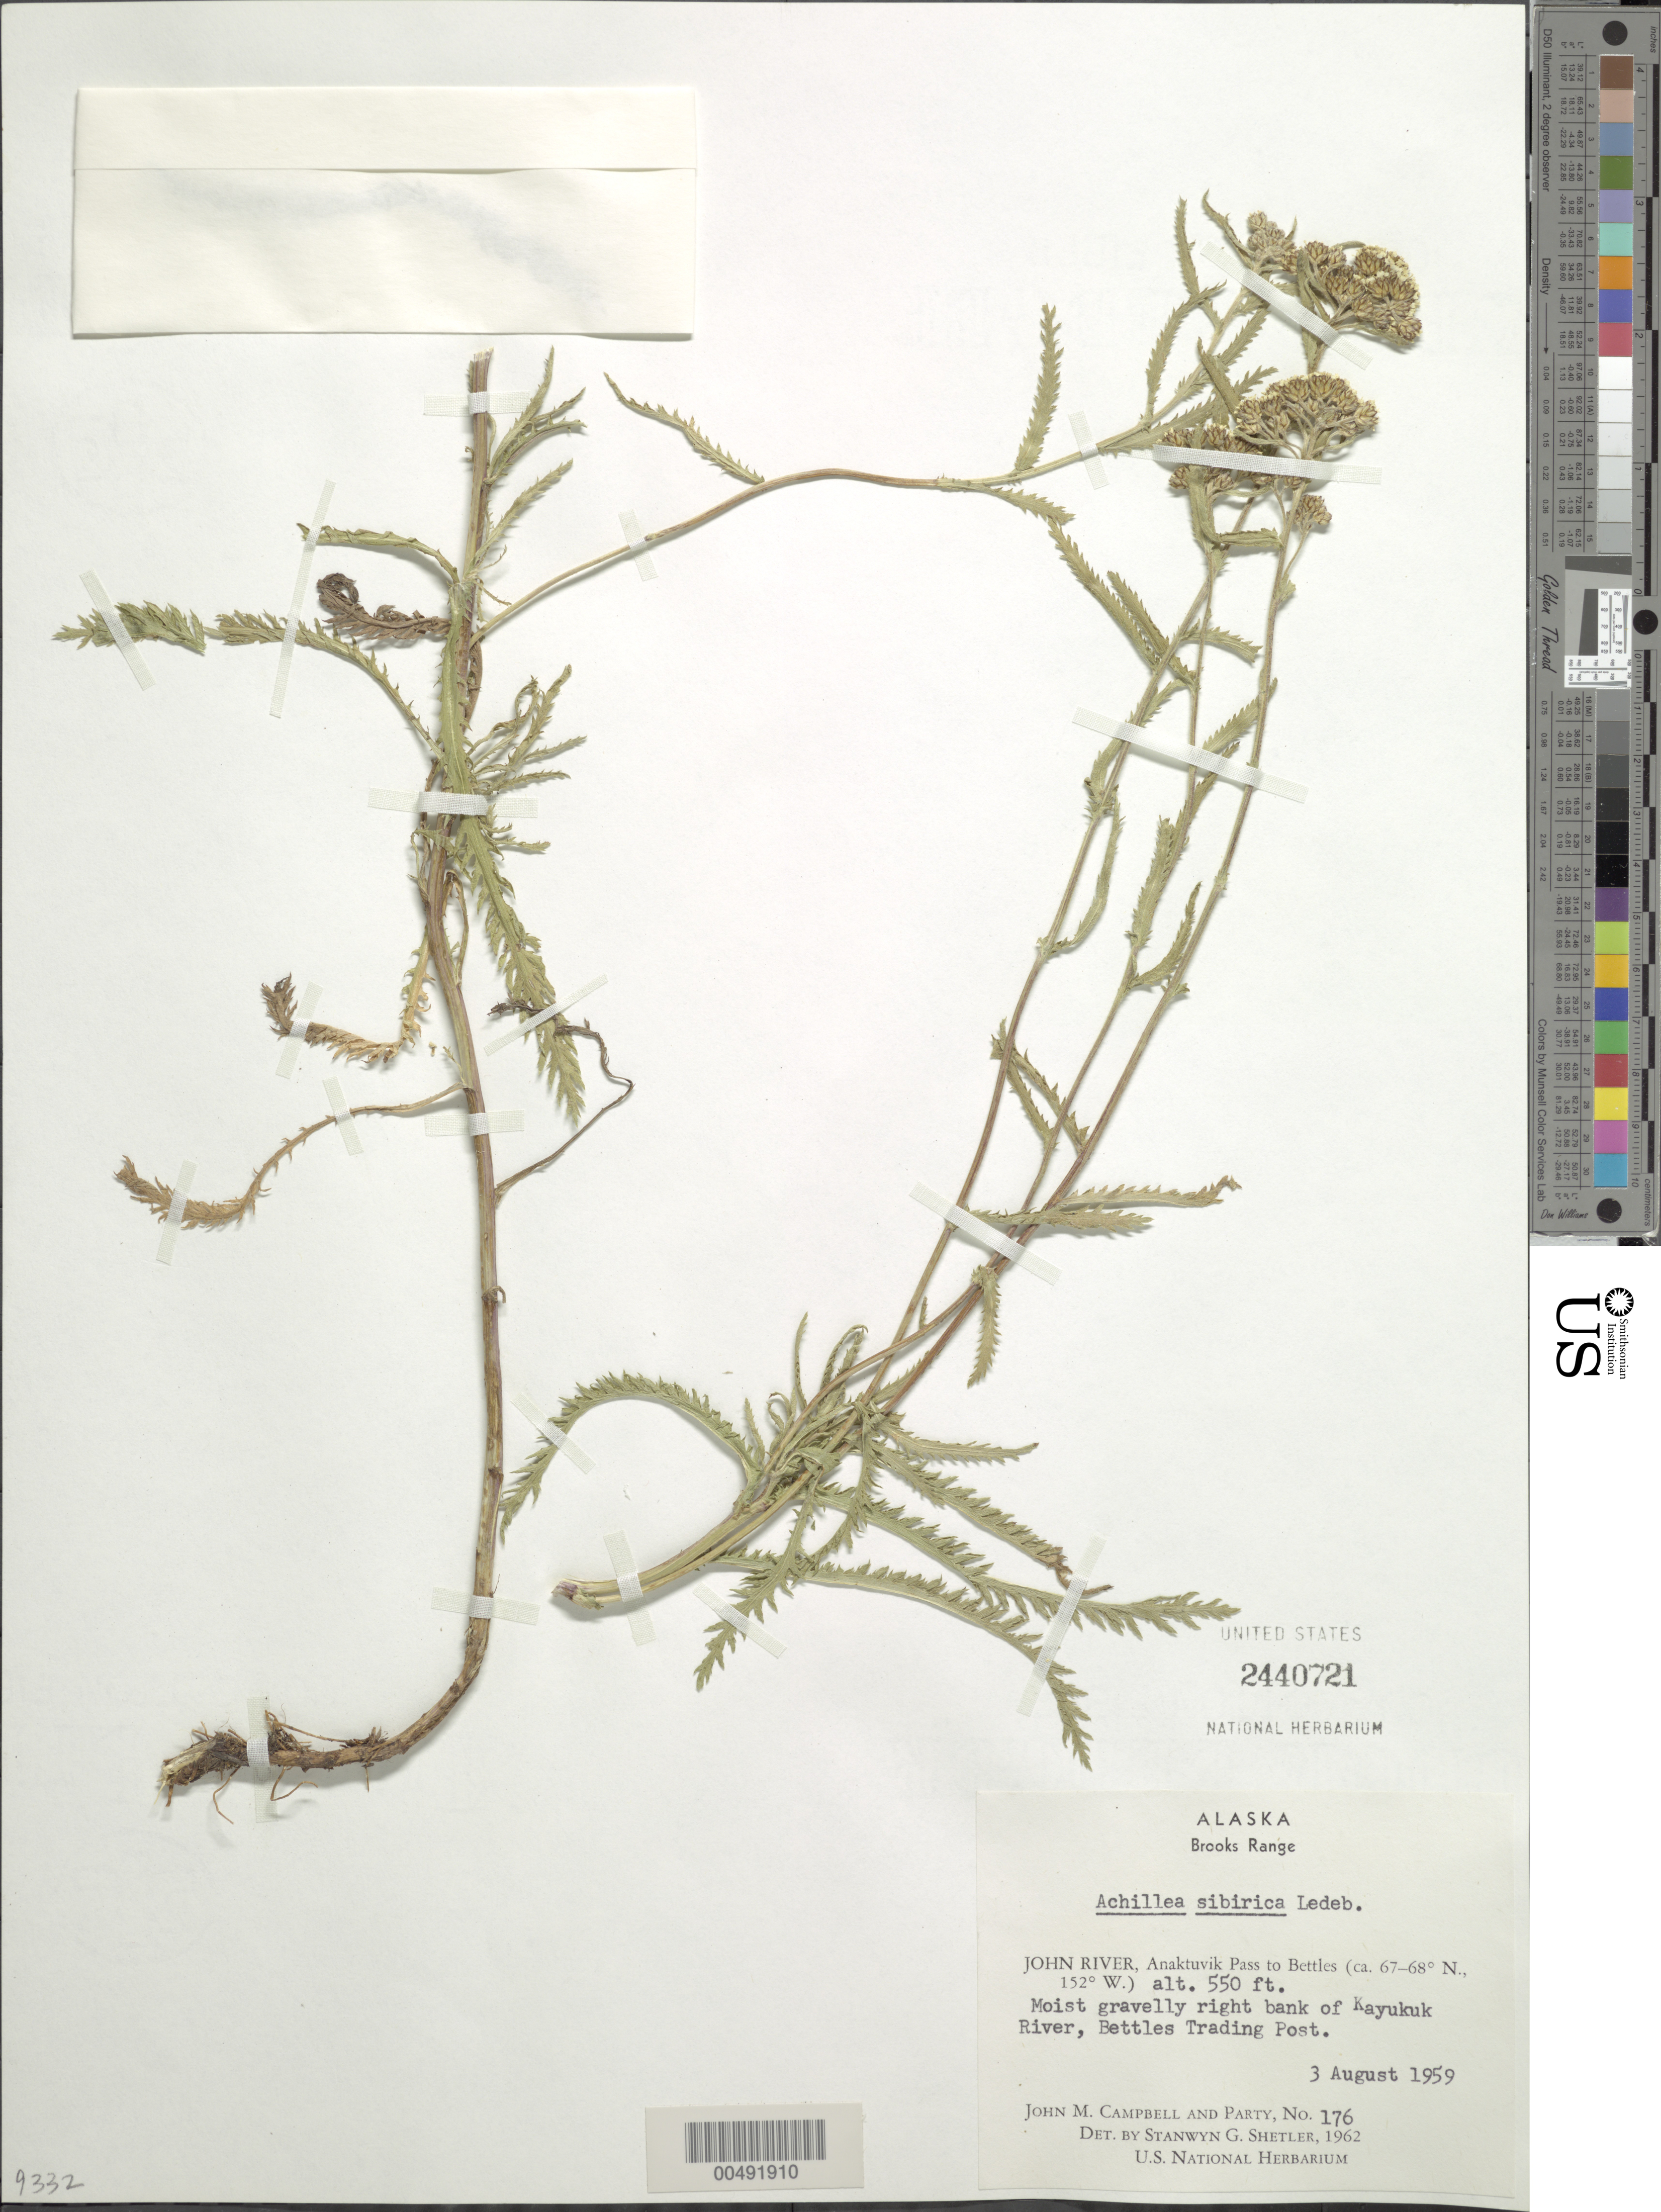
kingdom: Plantae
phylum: Tracheophyta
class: Magnoliopsida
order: Asterales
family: Asteraceae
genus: Achillea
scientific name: Achillea sibirica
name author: Ledeb.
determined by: Shetler, Stanwyn G., (US), NMNH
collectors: J. M. Campbell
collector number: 176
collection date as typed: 03 Aug 1959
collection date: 1959-08-03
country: United States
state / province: Alaska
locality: Brooks Range, Bettles Trading Post, right bank of Koyukuk River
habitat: moist gravelly bank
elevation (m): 168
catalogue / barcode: US 2440721